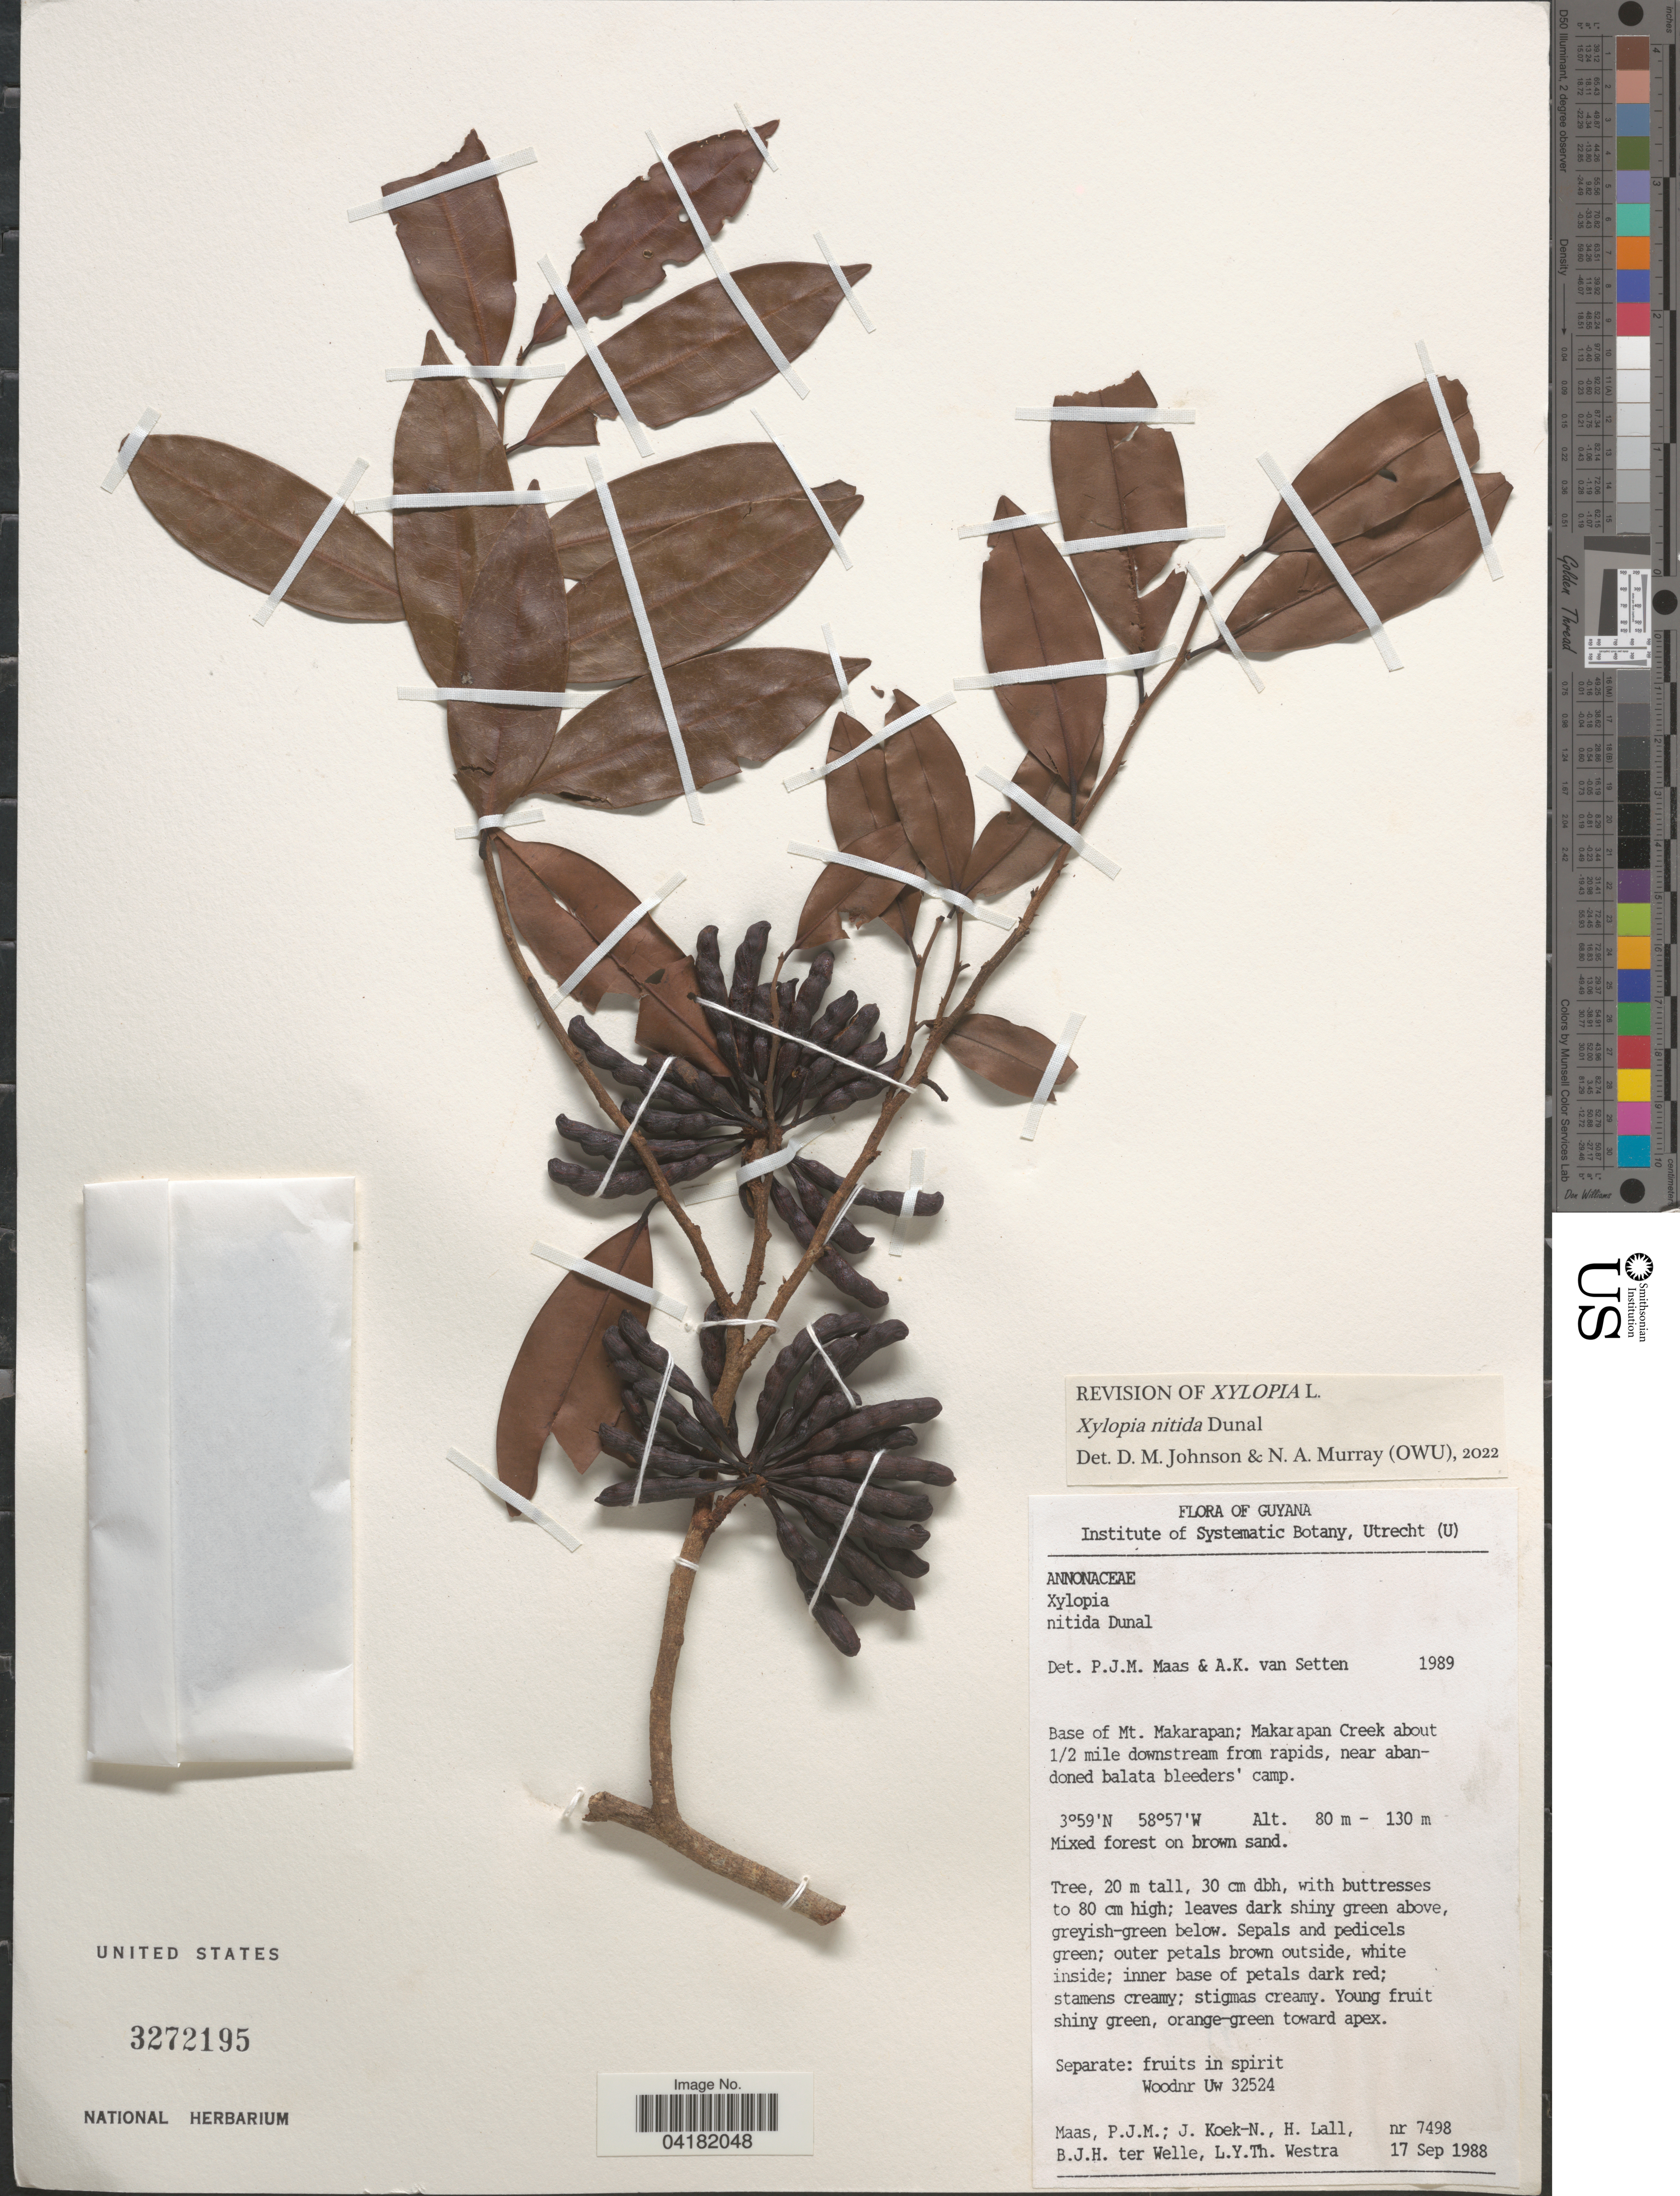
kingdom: Plantae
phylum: Tracheophyta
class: Magnoliopsida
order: Magnoliales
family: Annonaceae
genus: Xylopia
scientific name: Xylopia nitida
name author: Dunal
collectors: P. Maas, J. Koek-Noorman, H. Lall, B. Welle & L. Y. T. Westra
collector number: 7498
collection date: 1988-09-17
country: Guyana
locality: Base of Mt. Makarapan; Makarapan Creek about 1/2 mile downstream from rapids, near abandoned balata bleeders' camp.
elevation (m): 80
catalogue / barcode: US 3272195